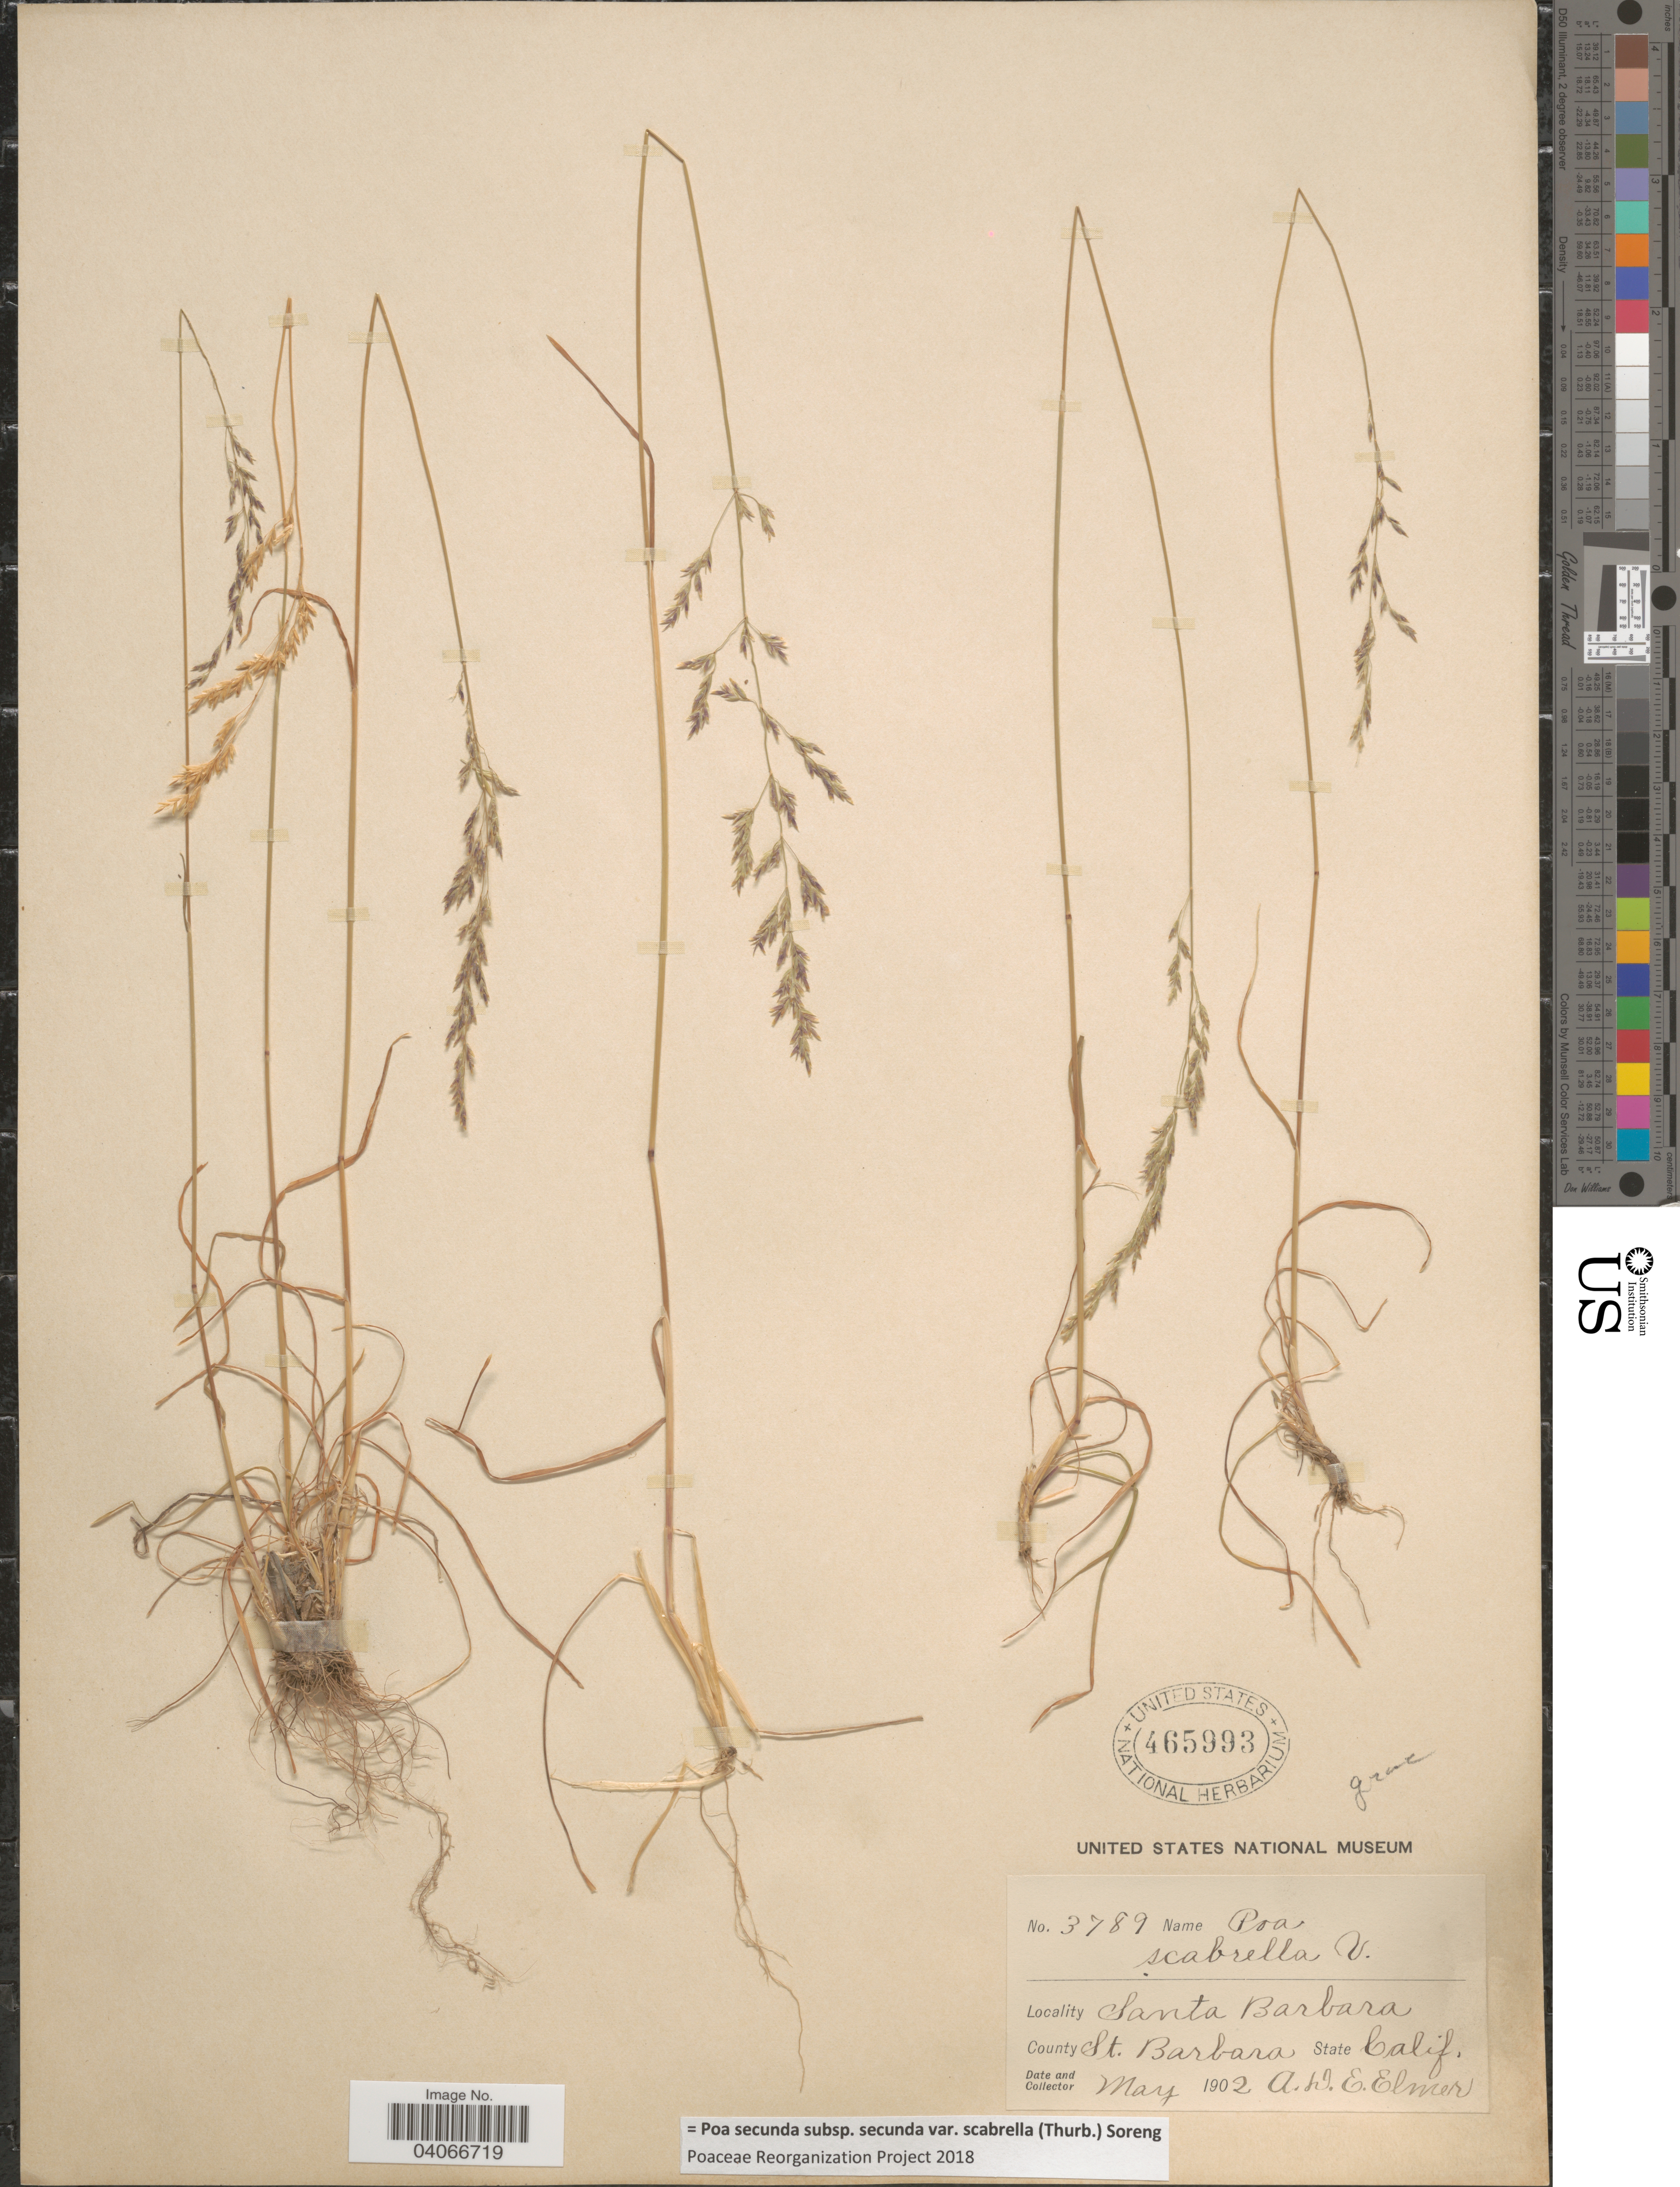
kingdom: Plantae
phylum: Tracheophyta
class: Liliopsida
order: Poales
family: Poaceae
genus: Poa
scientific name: Poa secunda subsp. secunda var. scabrella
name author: (Thurb.) Soreng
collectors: A. D. E. Elmer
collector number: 3789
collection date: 1902-05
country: United States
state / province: California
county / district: Santa Barbara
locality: Santa Barbara. County St. Barbara.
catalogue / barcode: US 465993